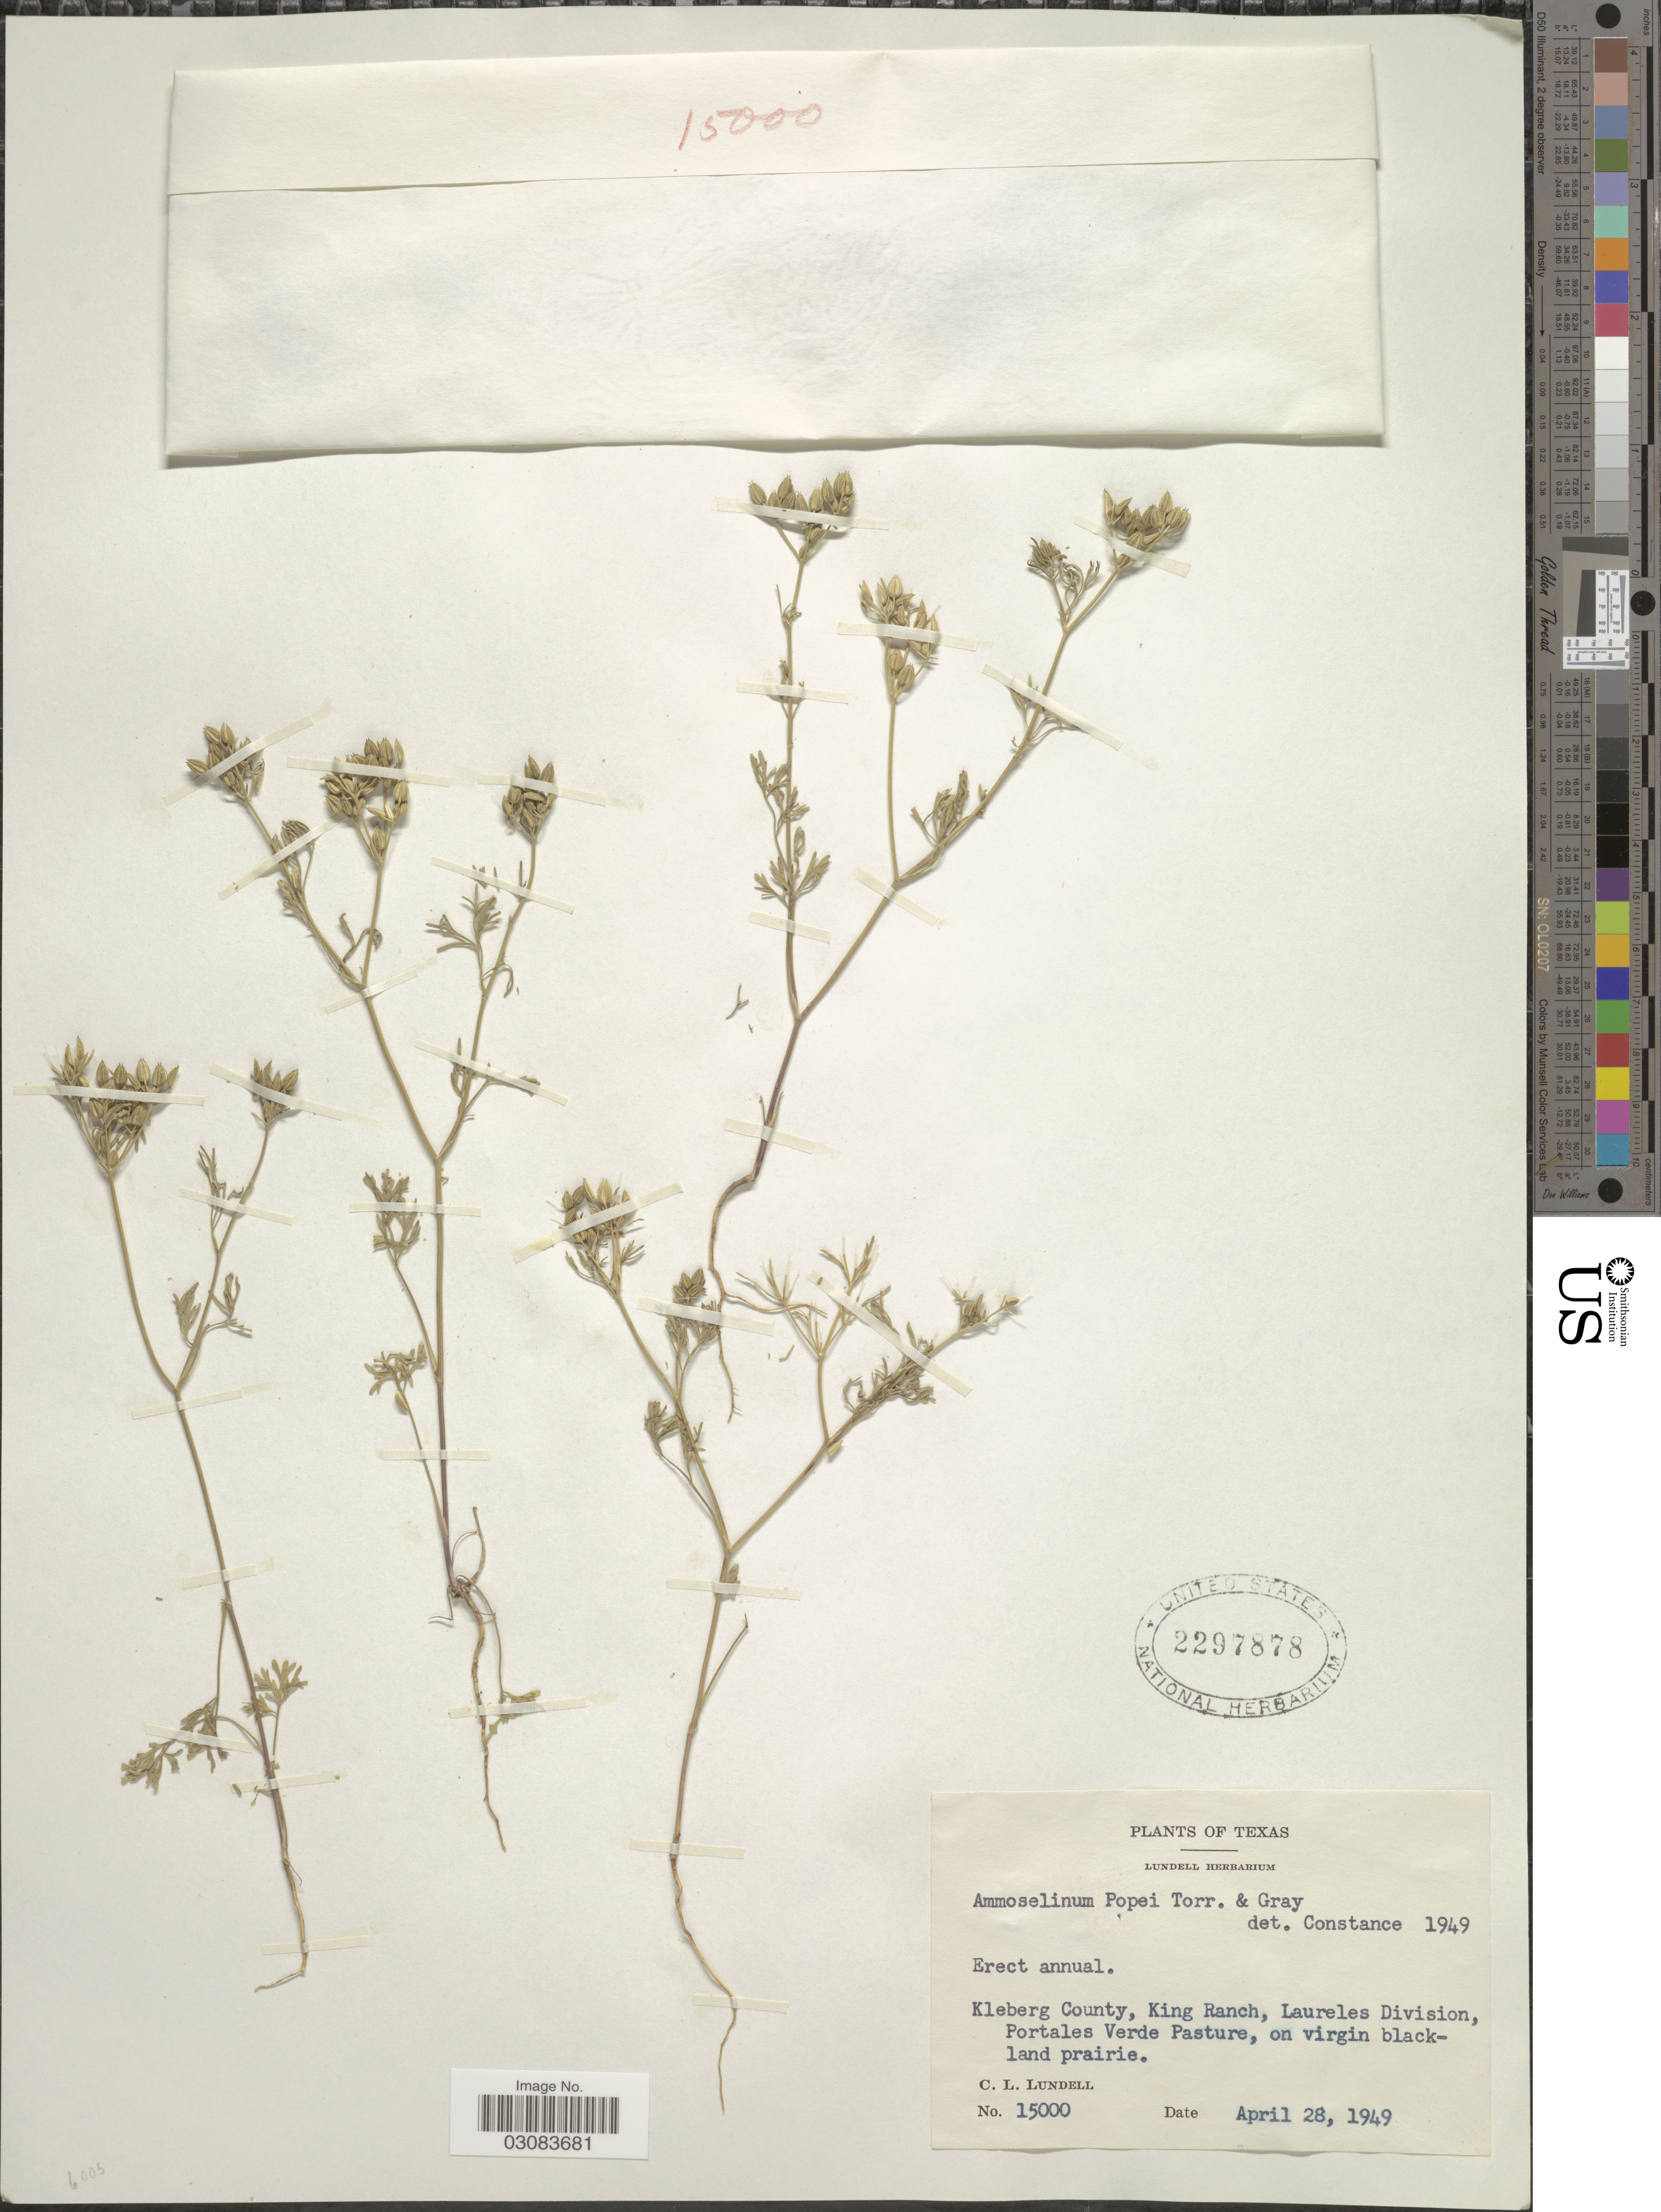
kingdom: Plantae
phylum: Tracheophyta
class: Magnoliopsida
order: Apiales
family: Apiaceae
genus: Ammoselinum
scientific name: Ammoselinum popei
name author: Torr. & A. Gray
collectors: C. L. Lundell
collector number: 15000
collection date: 1949-04-28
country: United States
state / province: Texas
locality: Kleberg County, King Ranch, Laureles Division, Portales Verde Pasture, on virgin blackland prairie.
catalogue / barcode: US 2297878